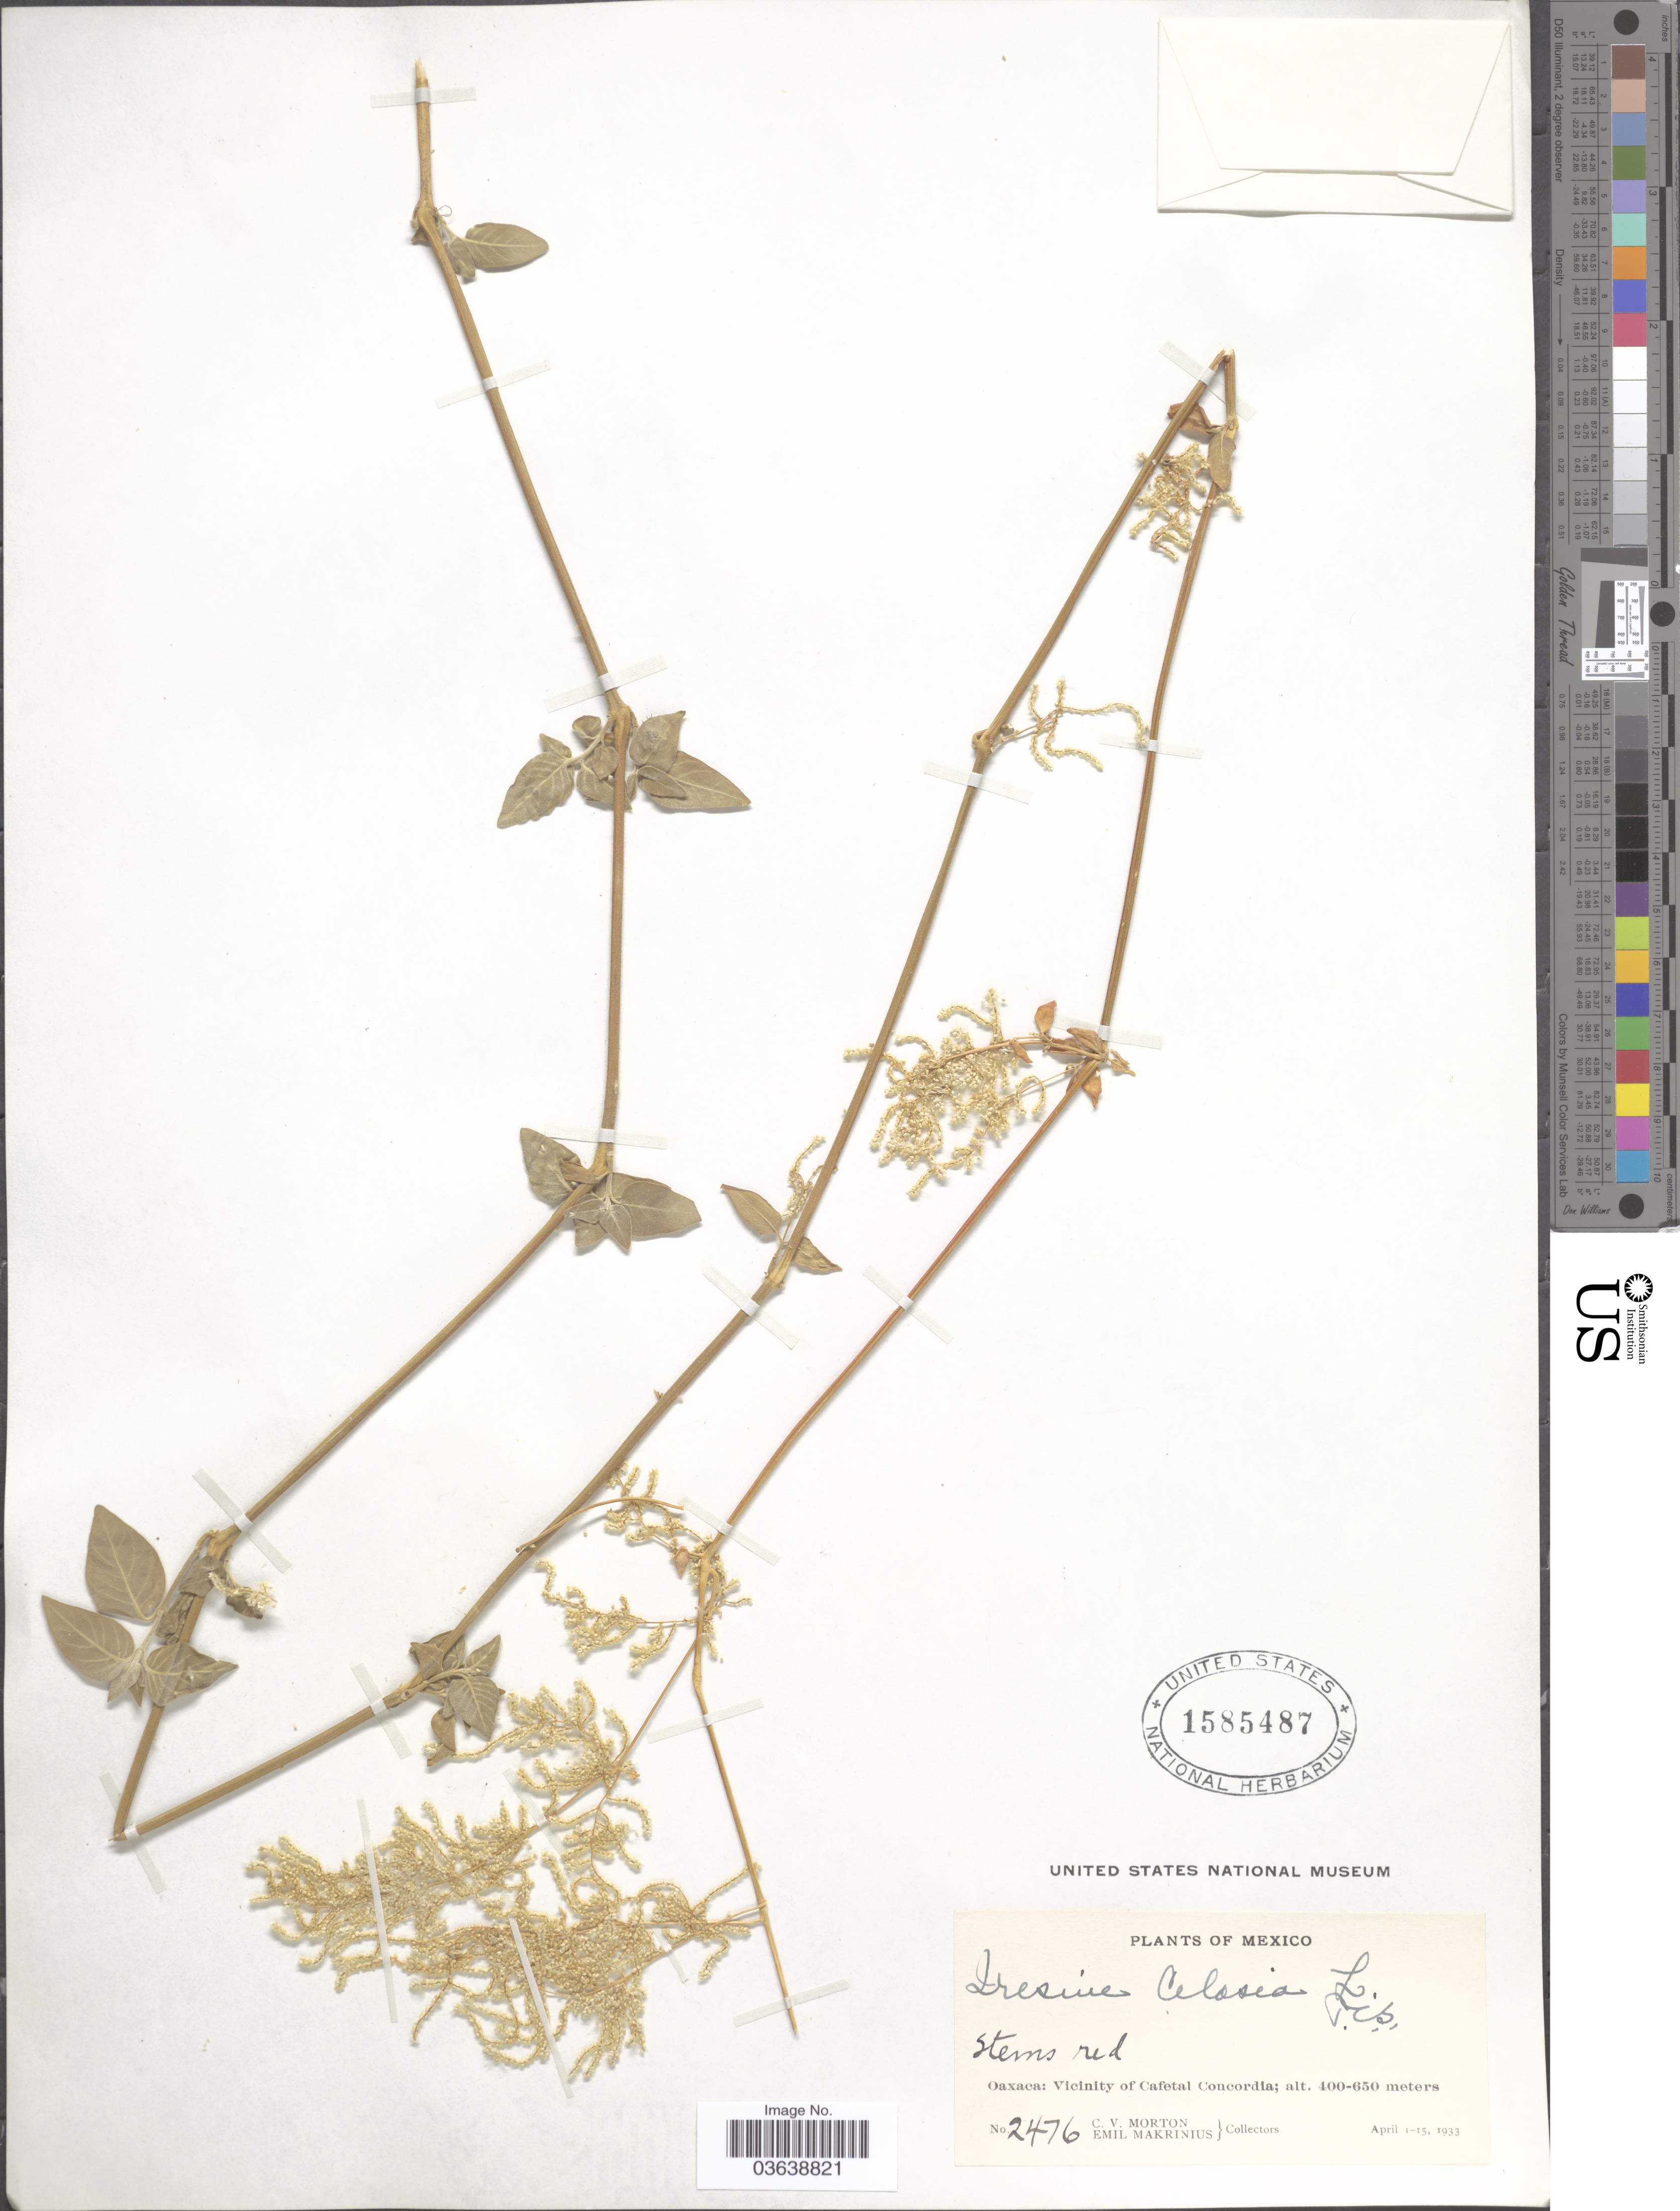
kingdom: Plantae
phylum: Tracheophyta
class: Magnoliopsida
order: Caryophyllales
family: Amaranthaceae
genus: Iresine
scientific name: Iresine celosia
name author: L.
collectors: C. V. Morton & E. Makrinius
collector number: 2476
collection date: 1933-04-01/1933-04-15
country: Mexico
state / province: Oaxaca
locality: Vicinity of Cafetal Concordia.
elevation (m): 400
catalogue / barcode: US 1585487